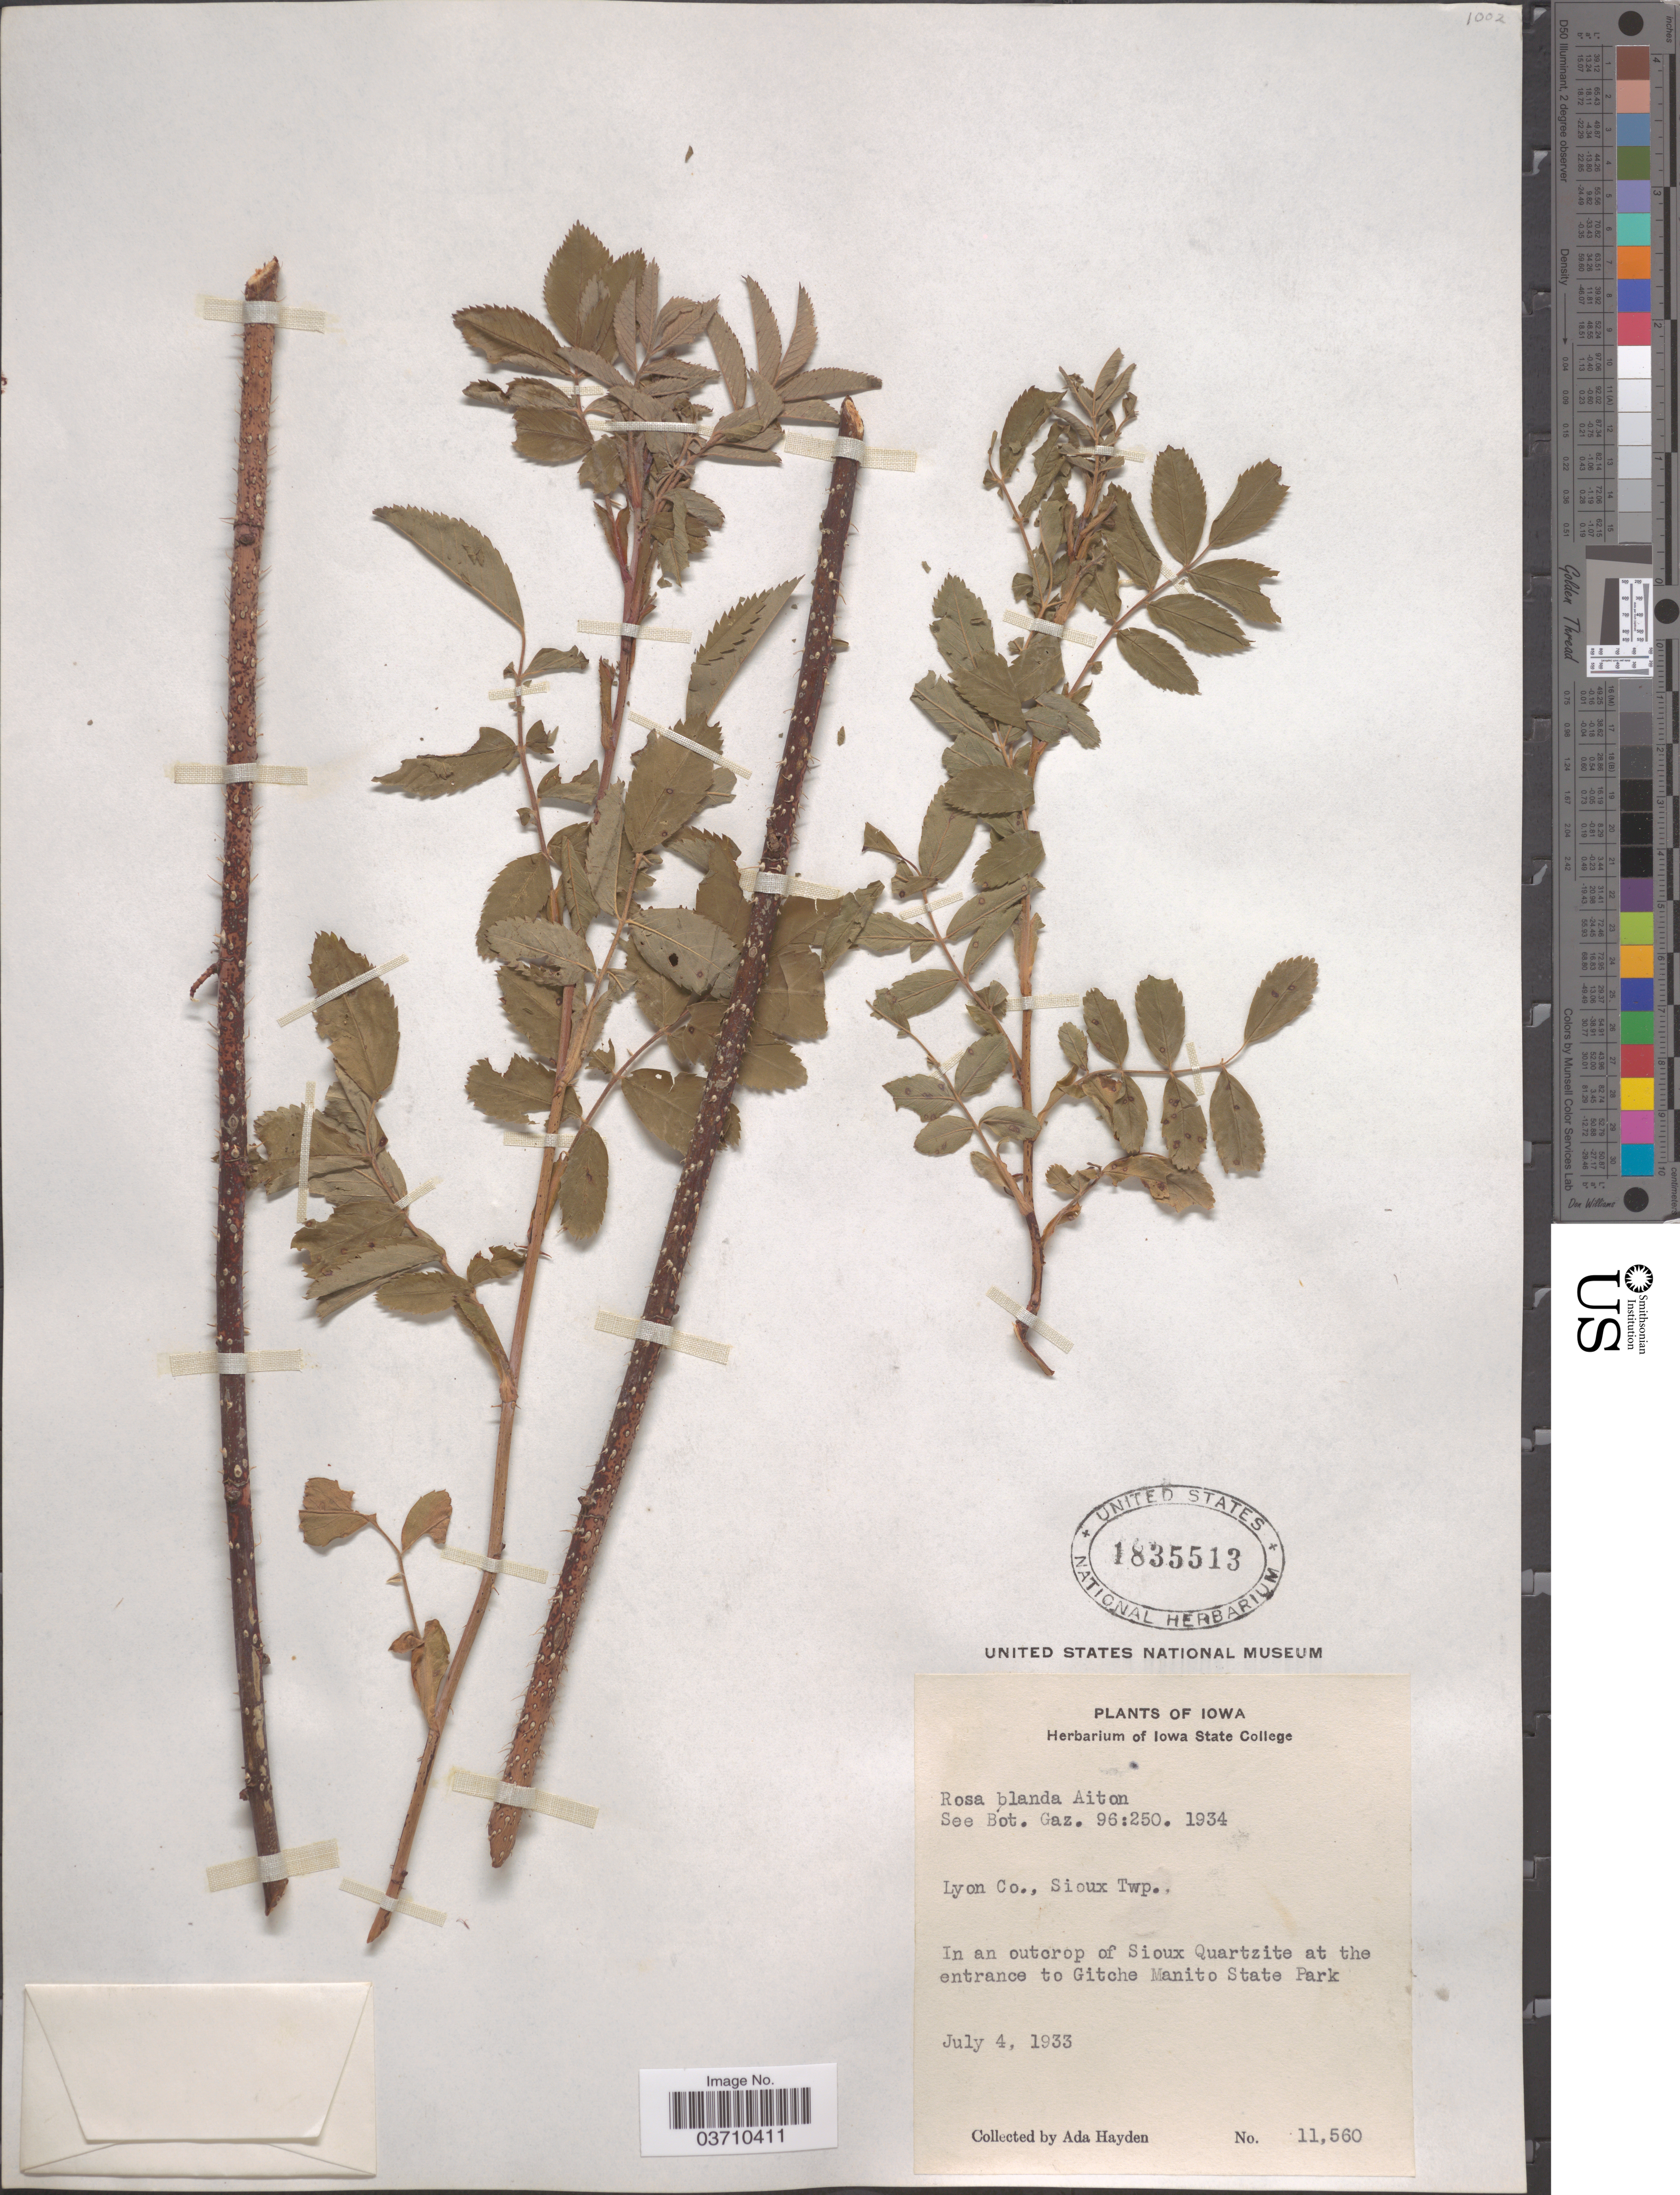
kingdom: Plantae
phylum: Tracheophyta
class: Magnoliopsida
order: Rosales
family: Rosaceae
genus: Rosa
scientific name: Rosa blanda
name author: Aiton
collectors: Ada Hayden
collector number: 11560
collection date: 1933-07-04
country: United States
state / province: Iowa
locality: Lyon Co., Sioux Twp. In an outcrop of Sioux Quartzite at the entrance to Gitche Manito State Park.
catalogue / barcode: US 1835513